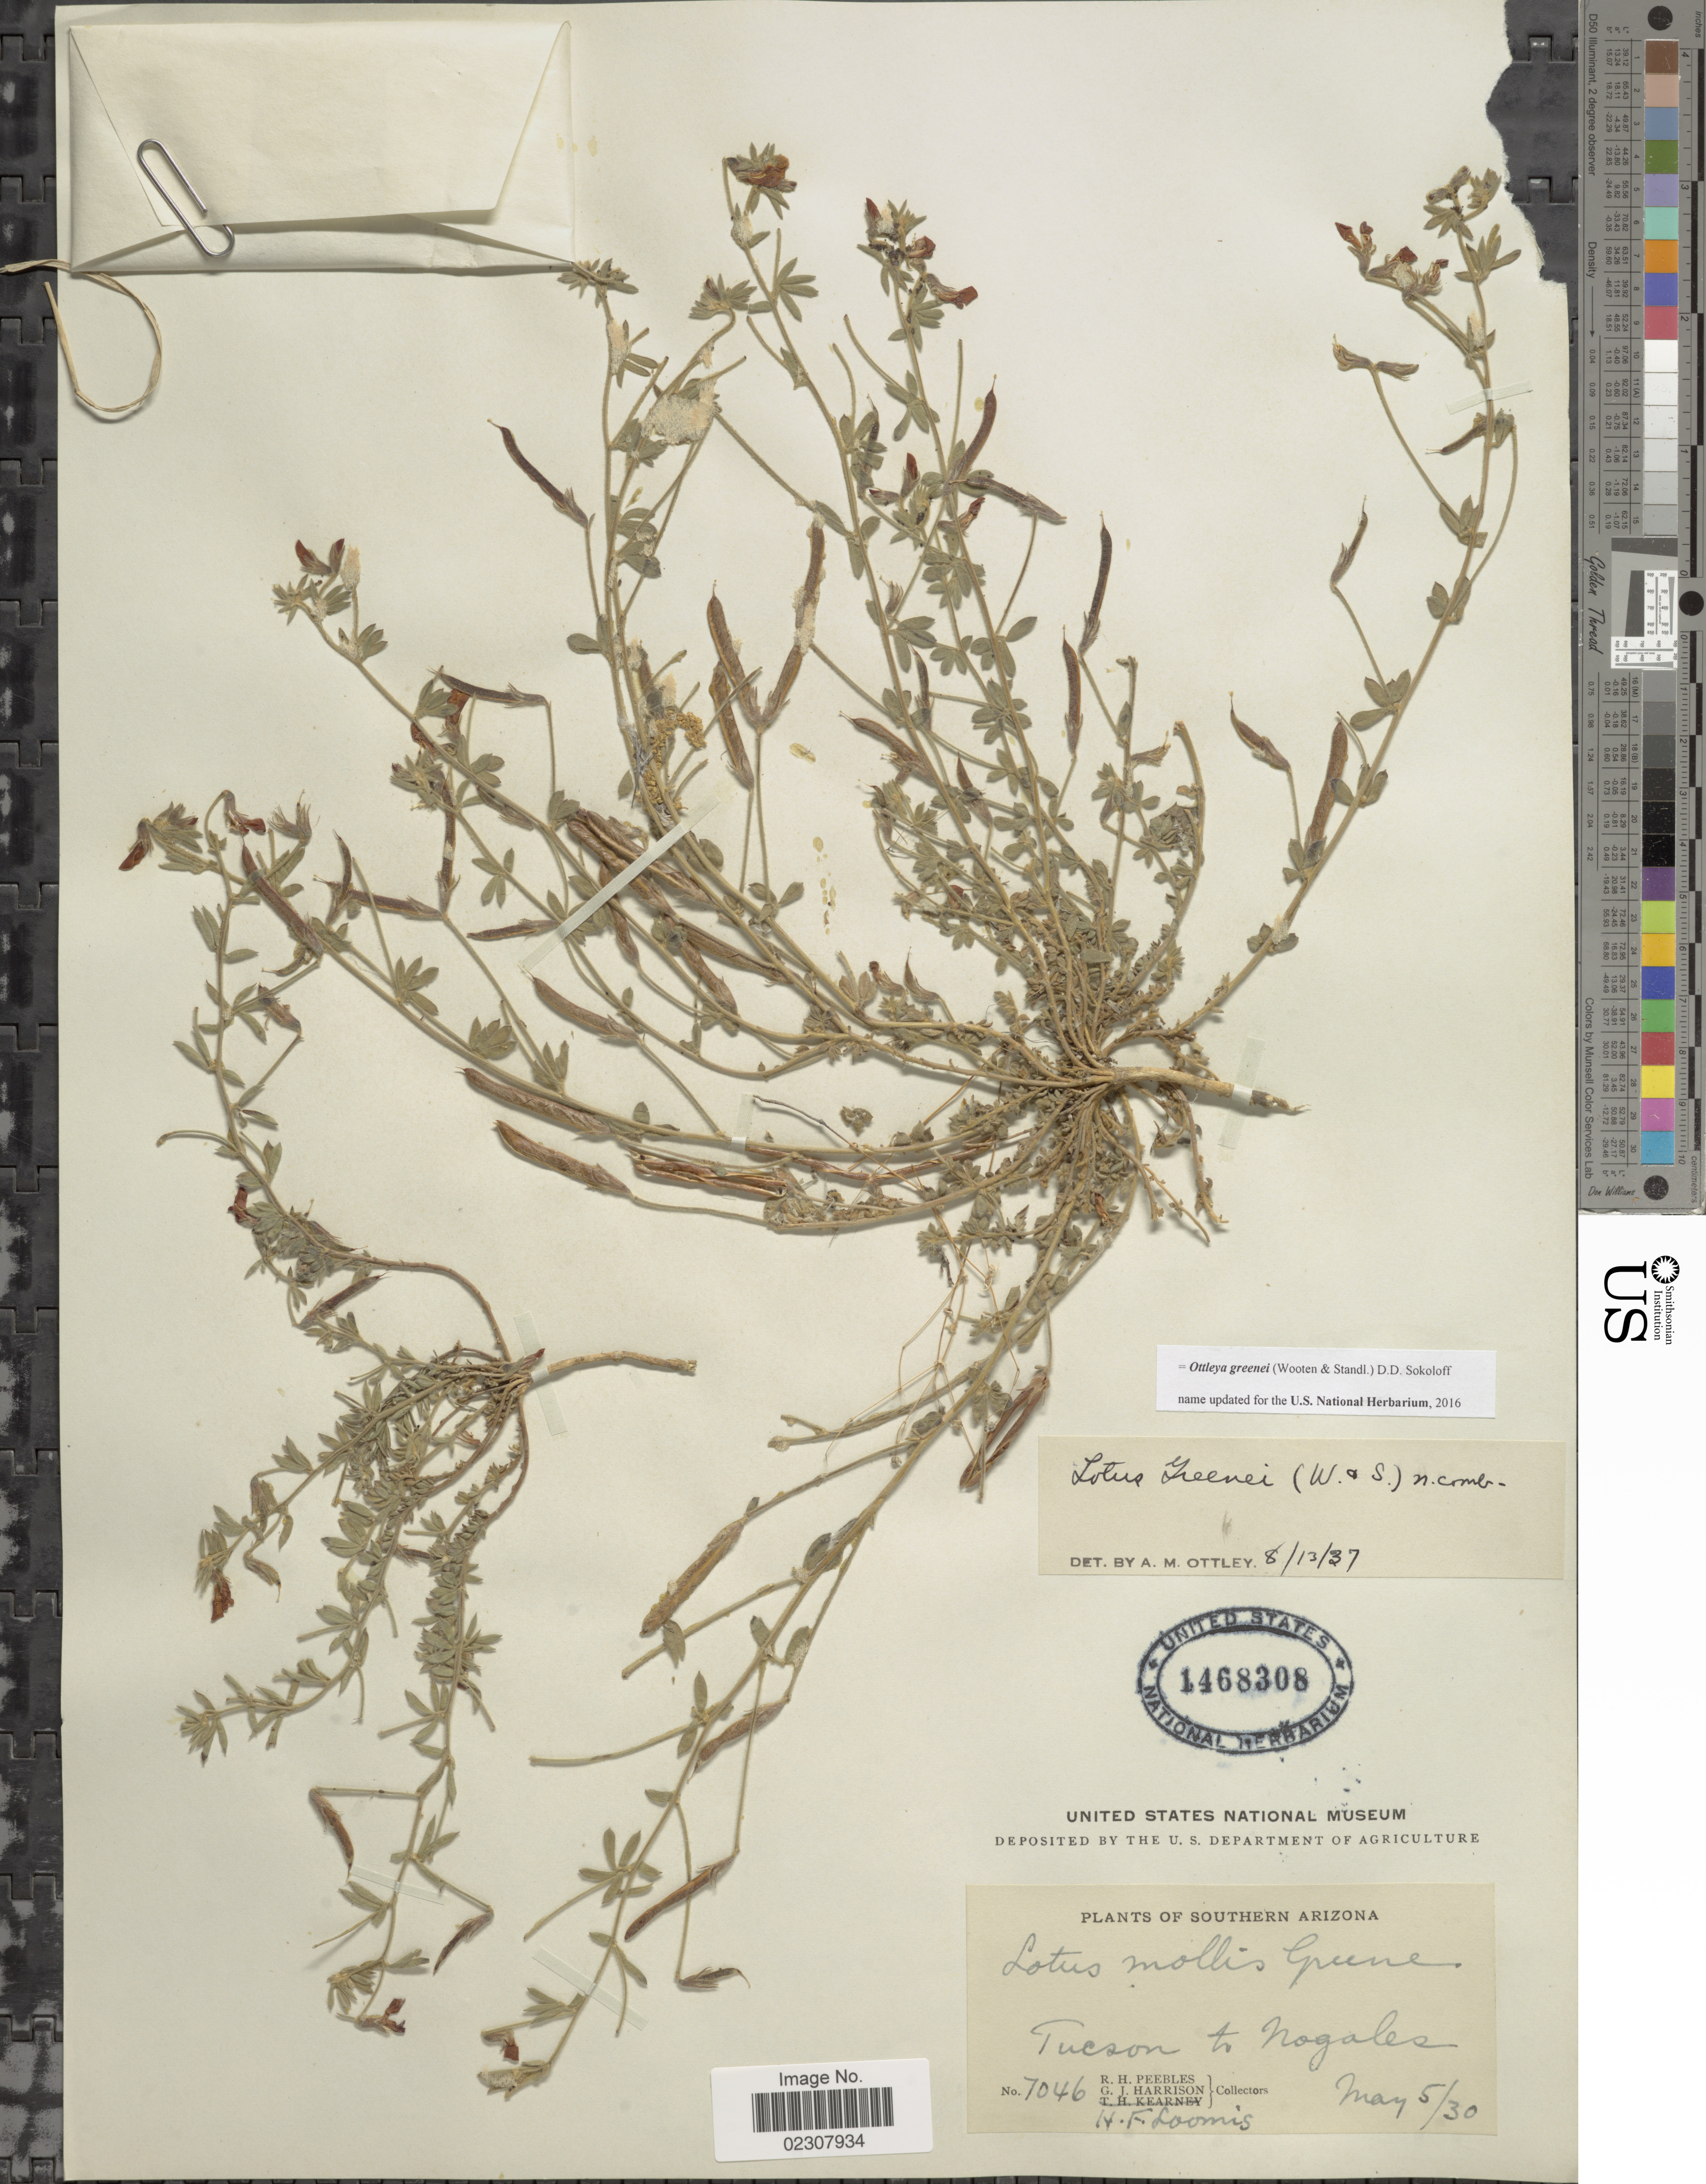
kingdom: Plantae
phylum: Tracheophyta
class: Magnoliopsida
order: Fabales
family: Fabaceae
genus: Ottleya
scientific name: Ottleya greenei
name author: (Wooten & Standl.) D.D. Sokoloff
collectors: R. H. Peebles, G. J. Harrison & H. F. Loomis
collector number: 7046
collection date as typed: Transcribed d/m/y: 5/5/30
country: United States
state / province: Arizona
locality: Southern Arizona, Tucson to Nogales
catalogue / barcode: US 1468308